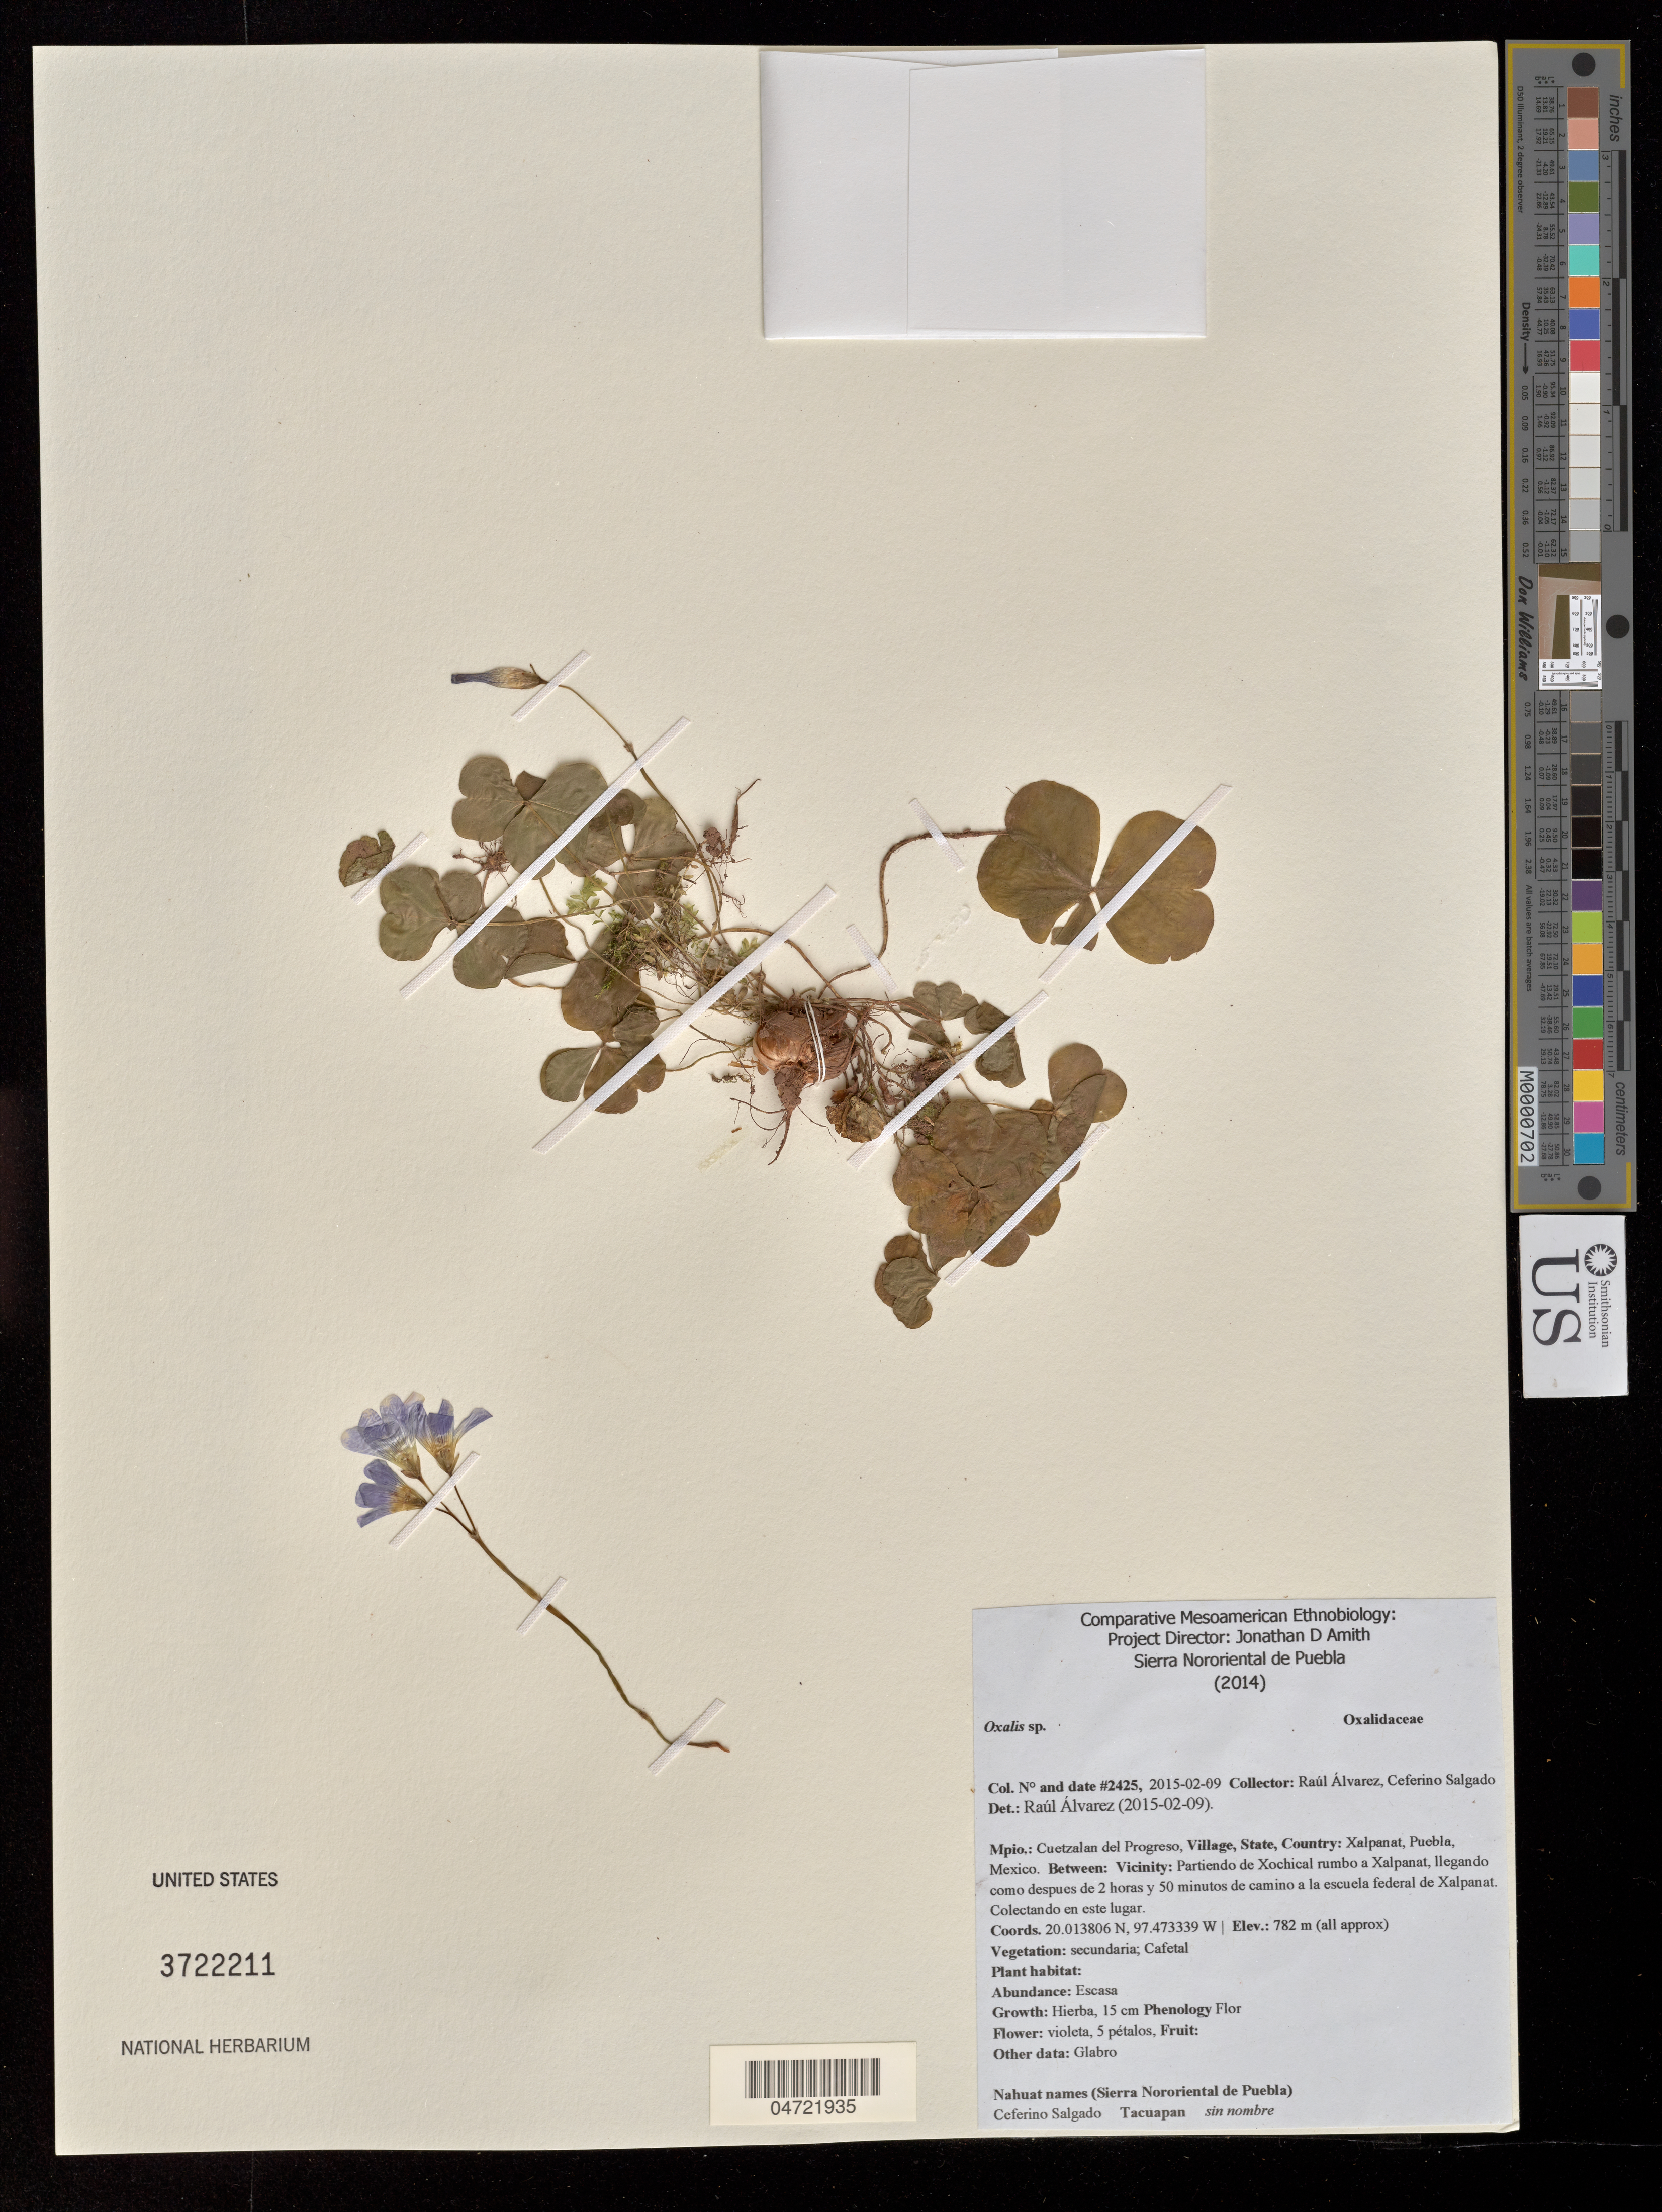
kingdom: Plantae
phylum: Tracheophyta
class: Magnoliopsida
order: Oxalidales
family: Oxalidaceae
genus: Oxalis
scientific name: Oxalis sp.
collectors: R. Álvarez & C. Salgado Castañeda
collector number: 2425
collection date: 2015-02-09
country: México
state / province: Puebla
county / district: Cuetzalan del Progreso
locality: Xalpanat; Partiendo de Xochical rumbo a Xalpanat, llegando como después de 2 horas y 50 minutos de camino a la escuela federal de Xalpanat. Colectando en este lugar.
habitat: Secundaria; cafetal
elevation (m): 782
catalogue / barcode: US 3722211